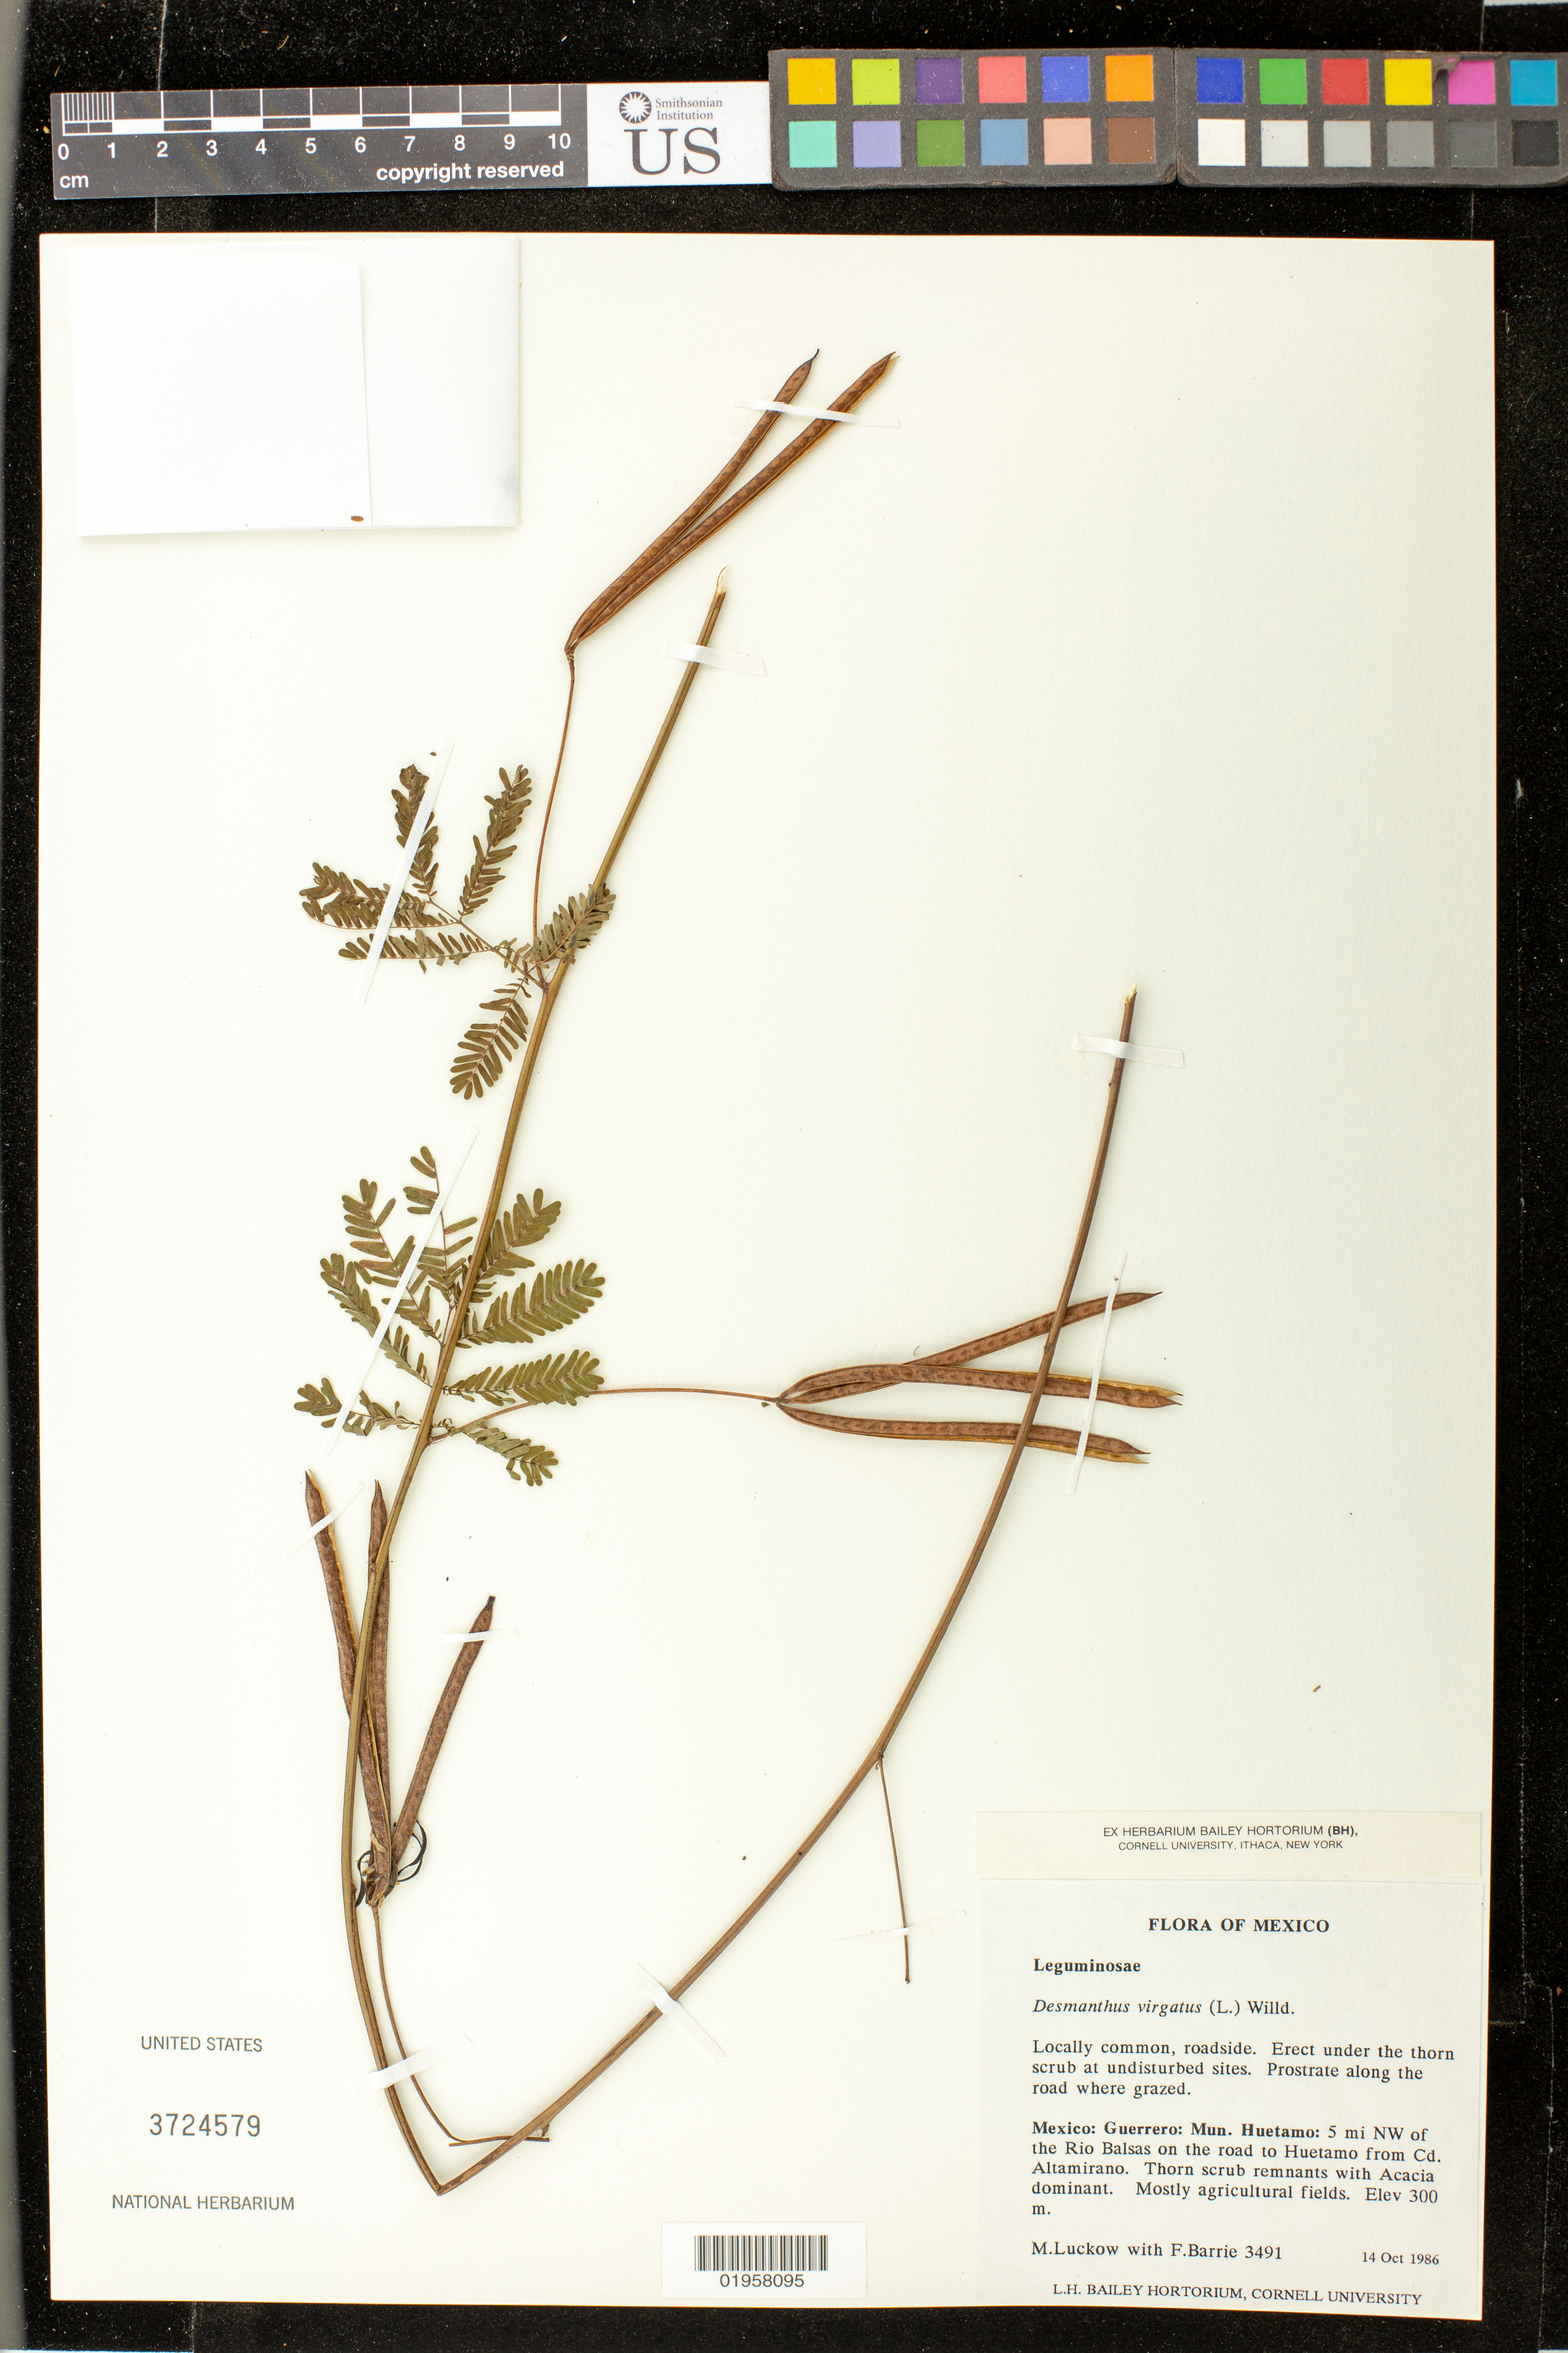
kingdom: Plantae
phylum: Tracheophyta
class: Magnoliopsida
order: Fabales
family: Fabaceae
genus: Desmanthus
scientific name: Desmanthus virgatus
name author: (L.) Willd.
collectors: M. A. Luckow & F. R. Barrie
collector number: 3491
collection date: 1986-10-14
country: Mexico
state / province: Guerrero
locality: Mun. Huetamo: 5 miles NW of the Rio Balsas on the road to Huetamo from Cd. Altamirano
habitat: Thron scrub remnants with Acacia dominant. Mostly agricultural fields. Locally common roadside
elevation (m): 300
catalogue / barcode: US 3724579